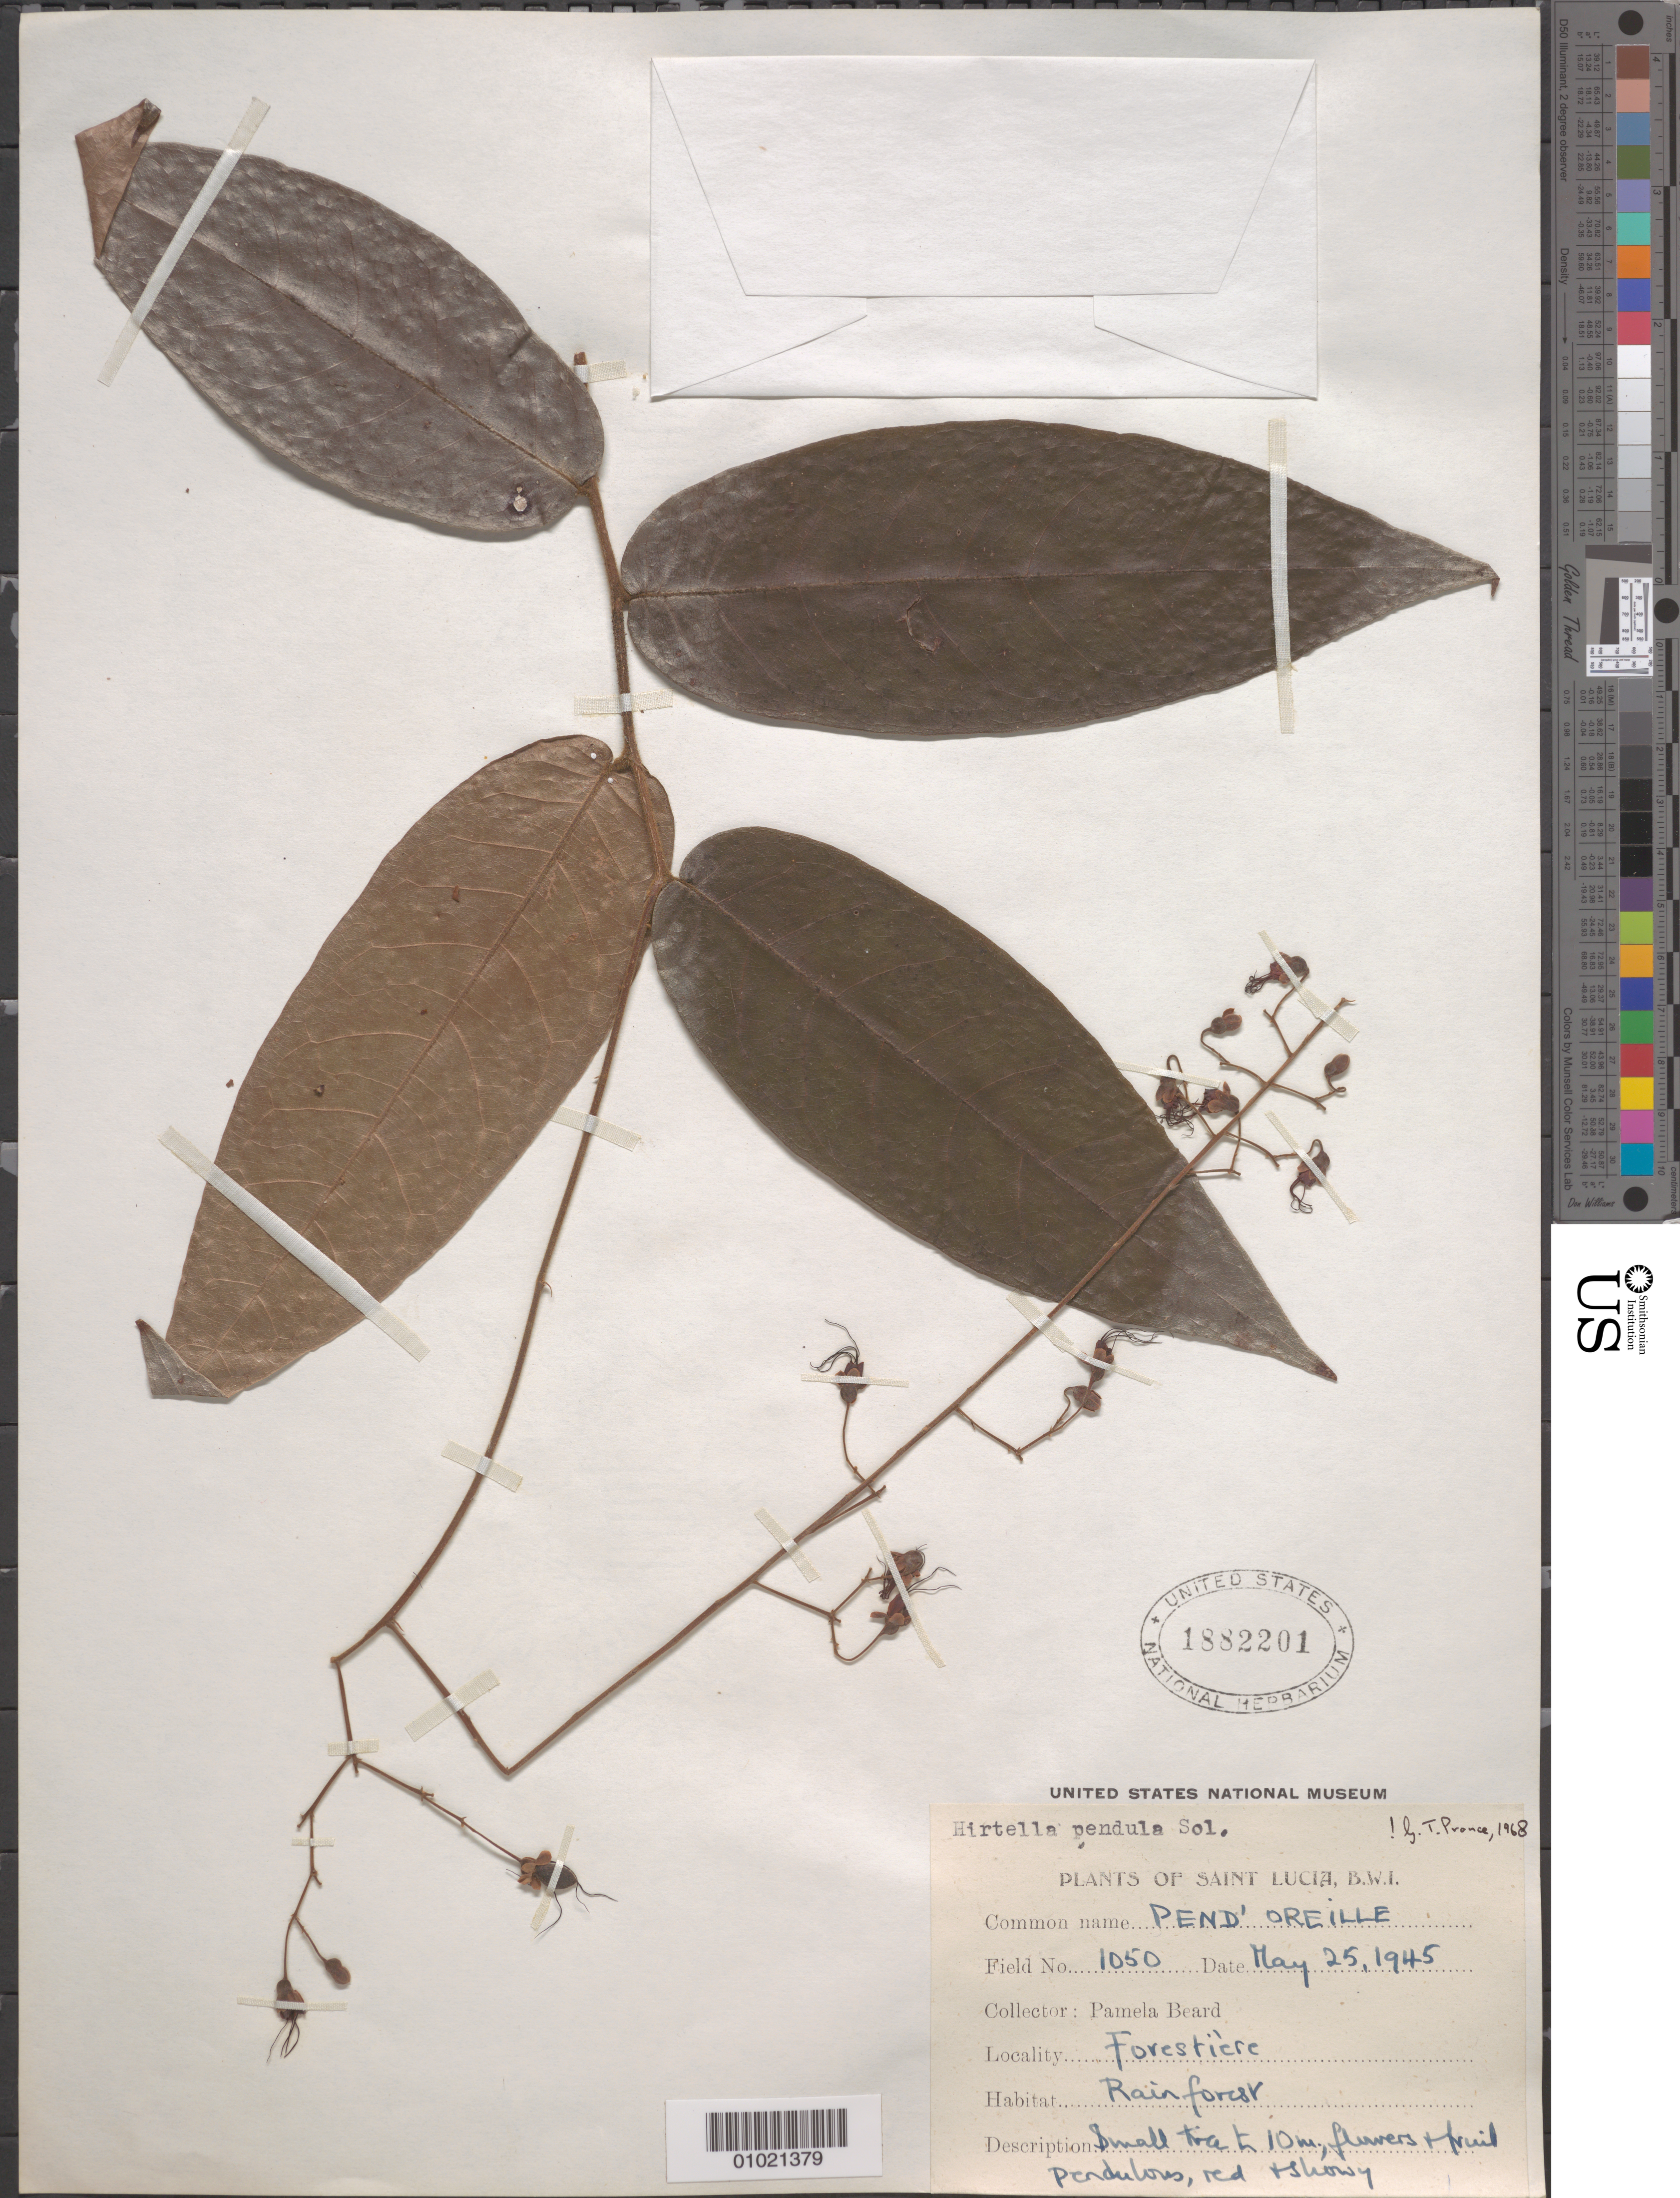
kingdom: Plantae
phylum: Tracheophyta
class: Magnoliopsida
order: Malpighiales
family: Chrysobalanaceae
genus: Hirtella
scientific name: Hirtella pendula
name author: Sol. ex Lam.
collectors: P. Beard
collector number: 1050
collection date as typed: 25 May 1945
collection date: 1945-05-25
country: St. Lucia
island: St. Lucia I.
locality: Forestiere. Rainforest.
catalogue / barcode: US 1882201